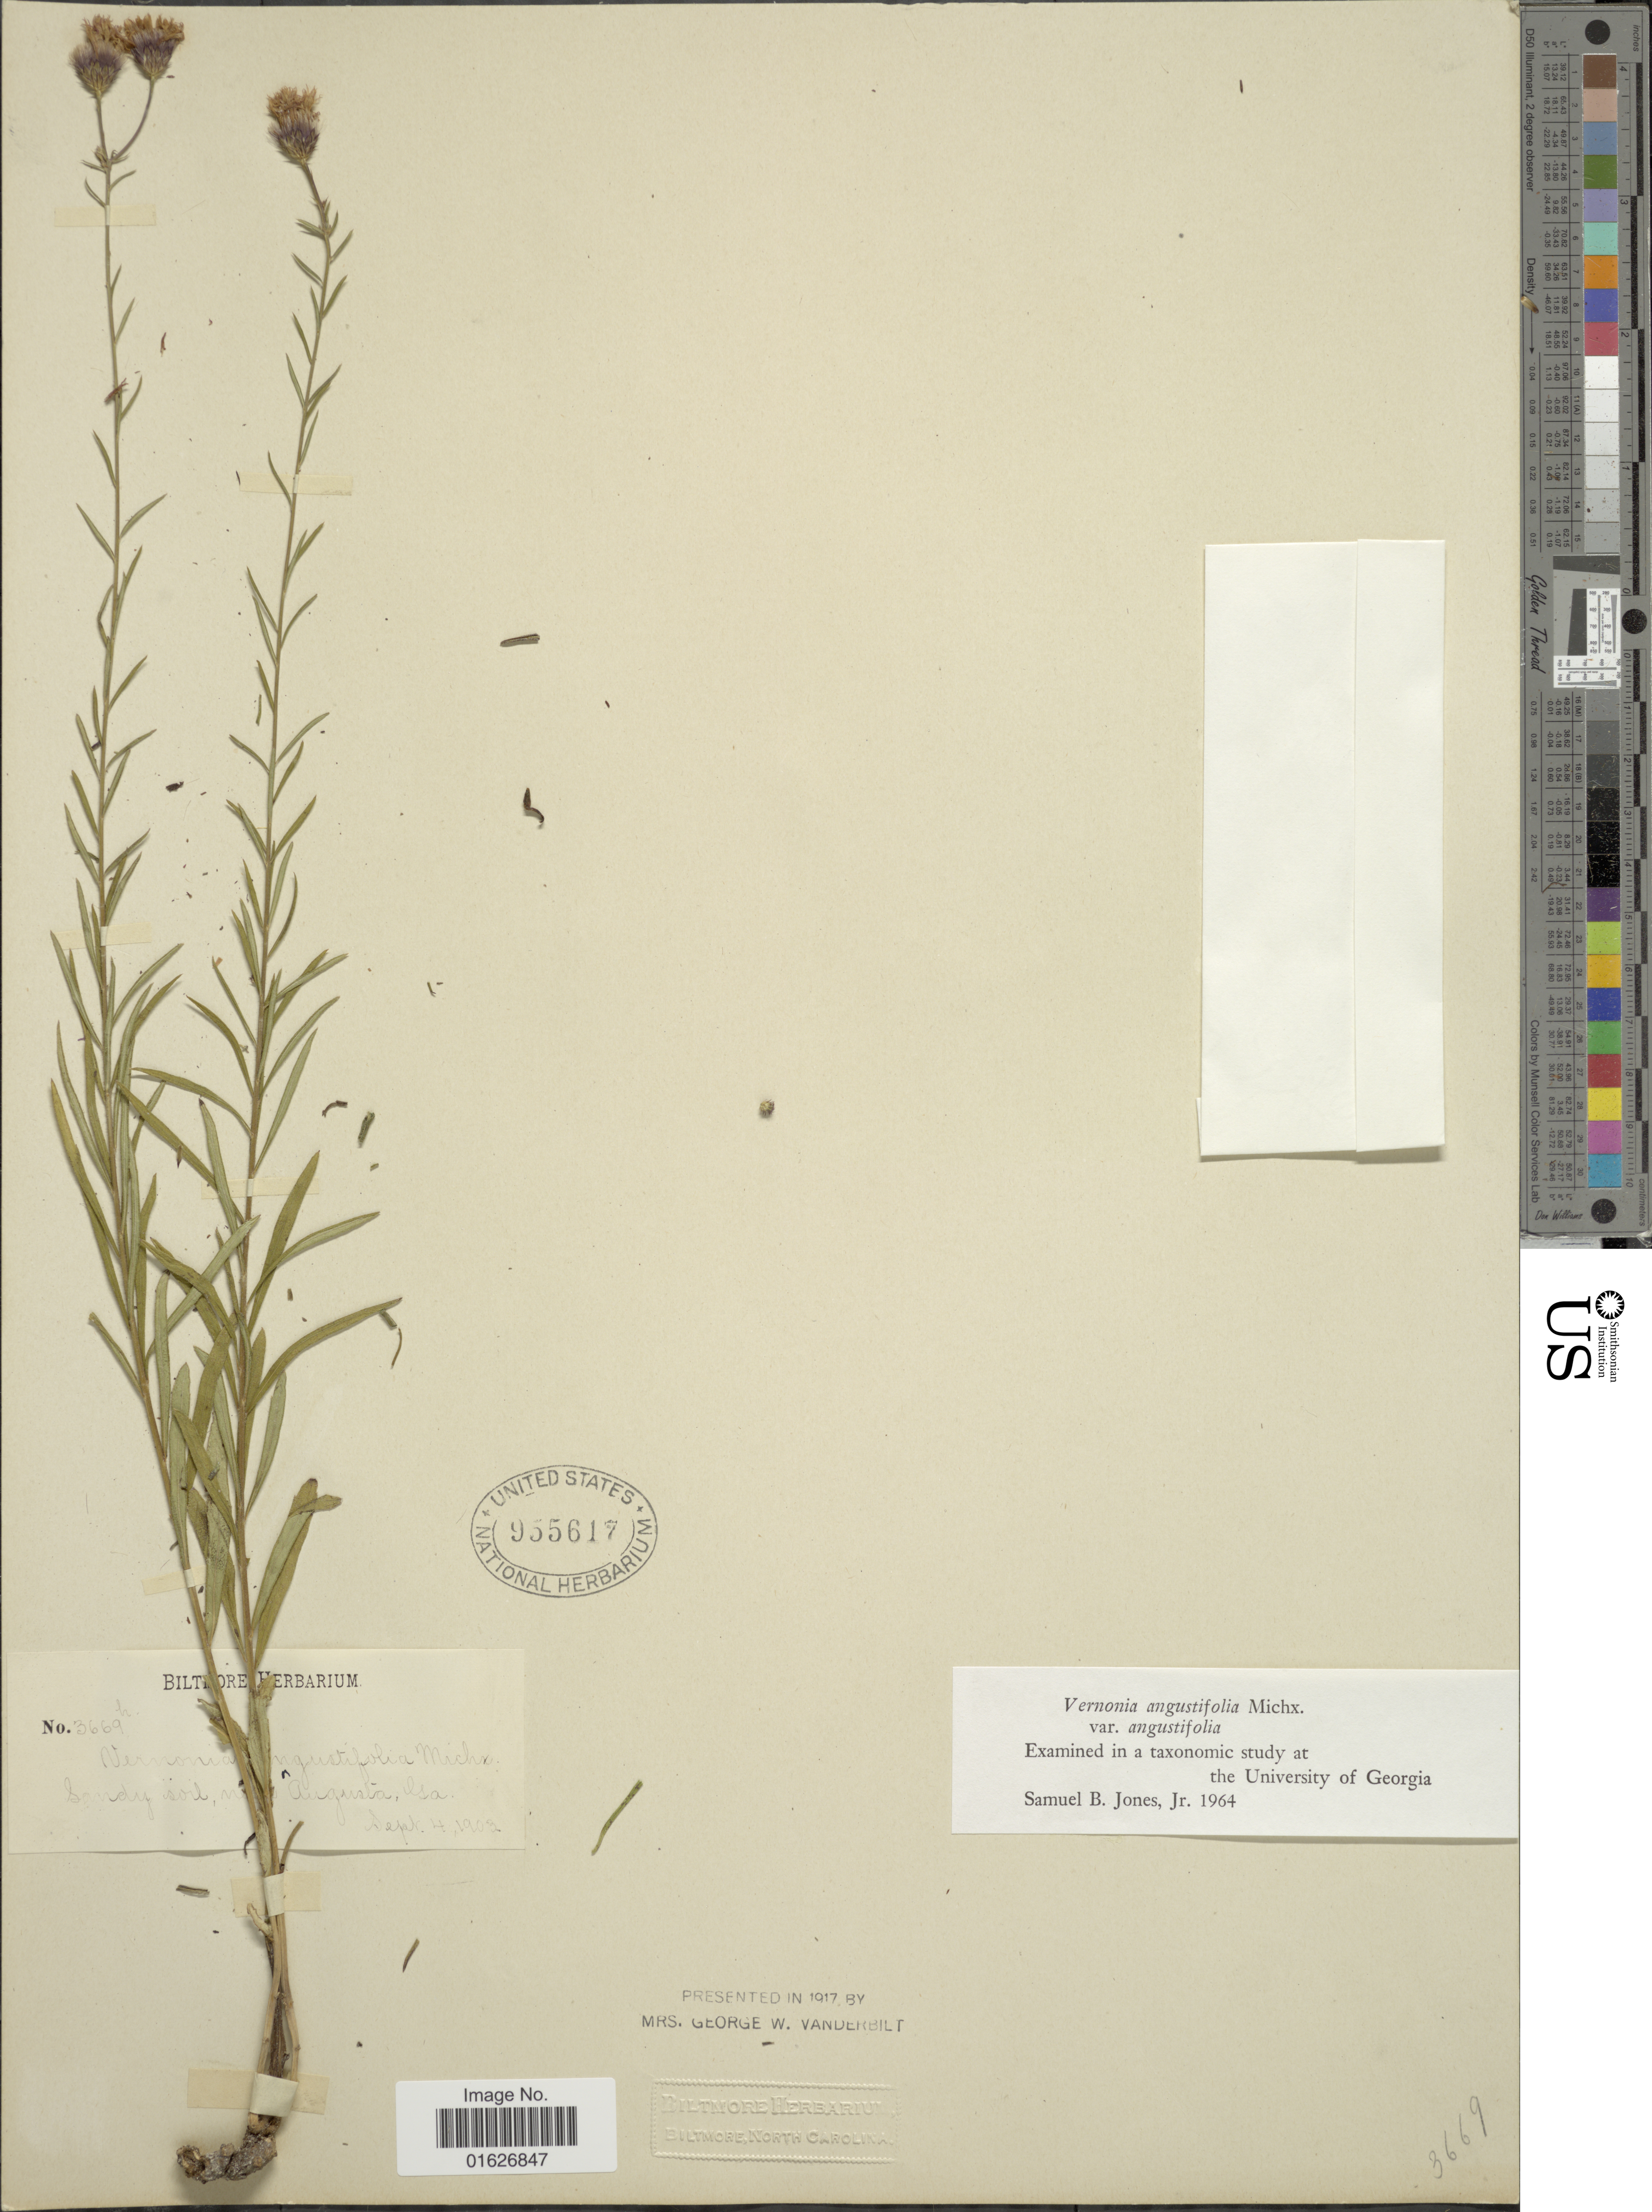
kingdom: Plantae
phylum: Tracheophyta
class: Magnoliopsida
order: Asterales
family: Asteraceae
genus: Vernonia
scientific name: Vernonia angustifolia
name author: Michx.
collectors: ex herb. Biltmore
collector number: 3669h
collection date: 1903-09-04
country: United States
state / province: Georgia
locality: Augusta.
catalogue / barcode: US 955617